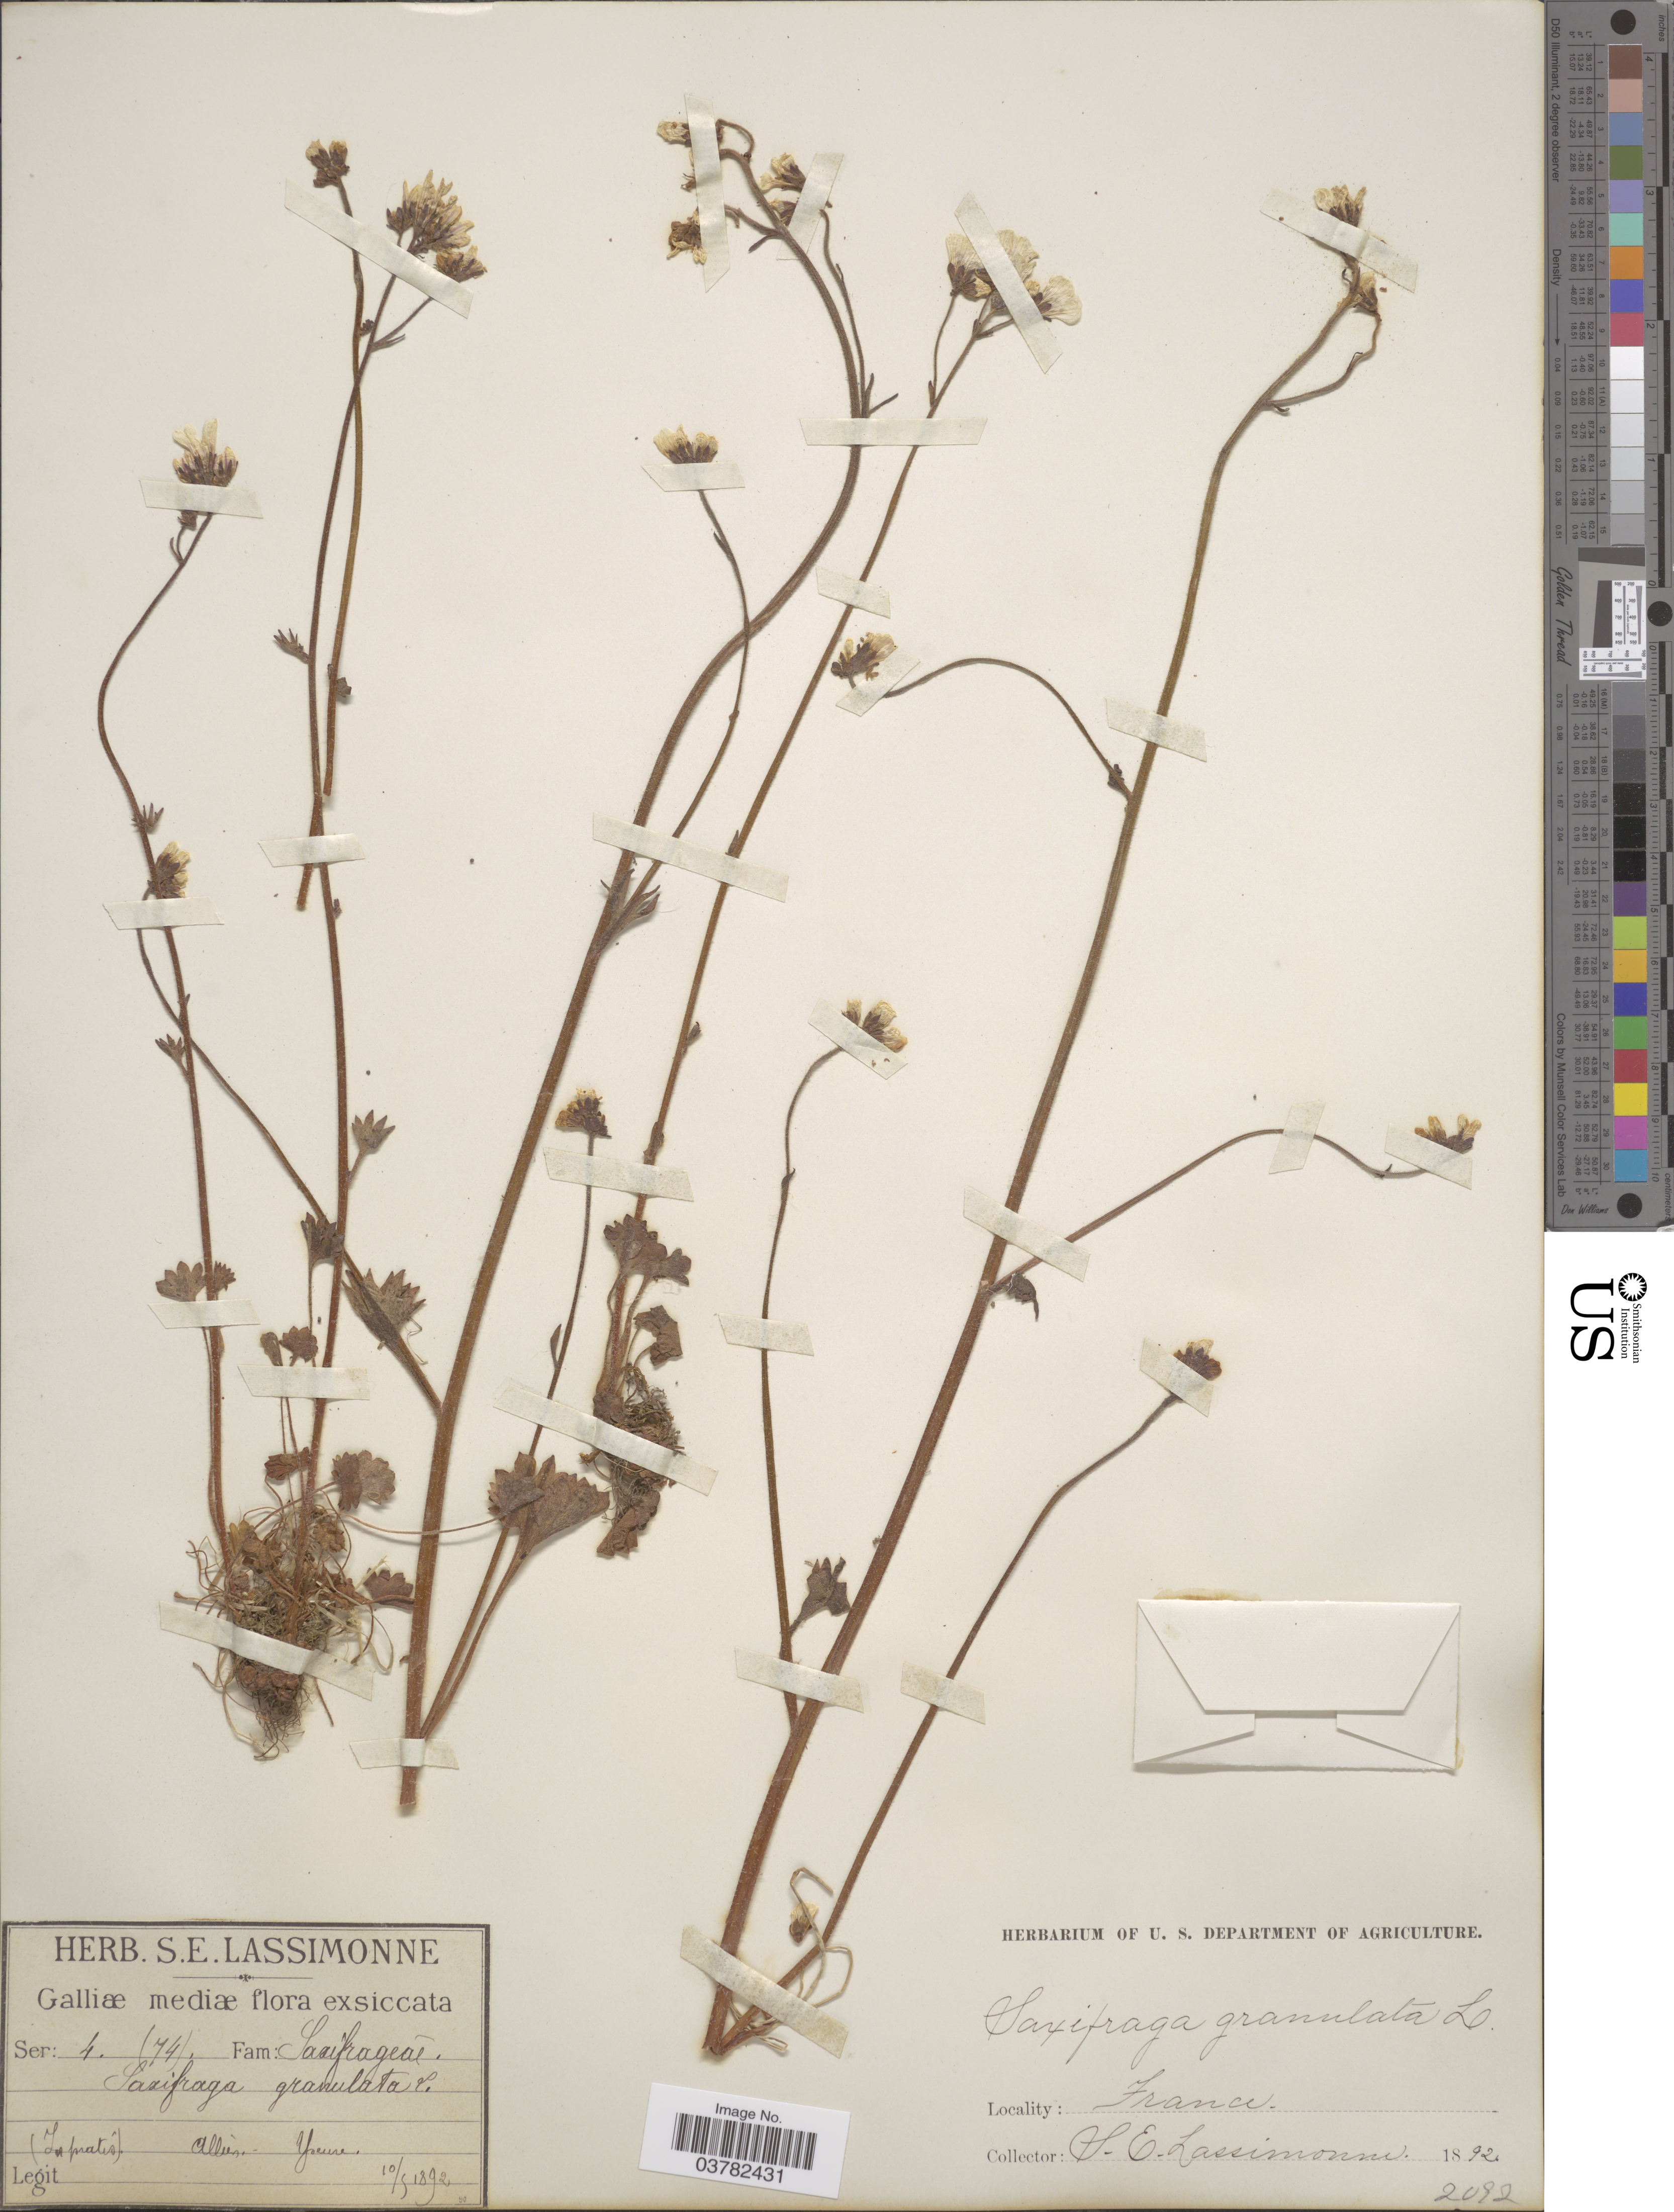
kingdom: Plantae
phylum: Tracheophyta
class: Magnoliopsida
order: Saxifragales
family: Saxifragaceae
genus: Saxifraga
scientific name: Saxifraga granulata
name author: L.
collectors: S. Lassimonne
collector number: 74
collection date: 1892-05-10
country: France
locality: Galliæ mediæ. (In pratis). Alliers - Yoeure.